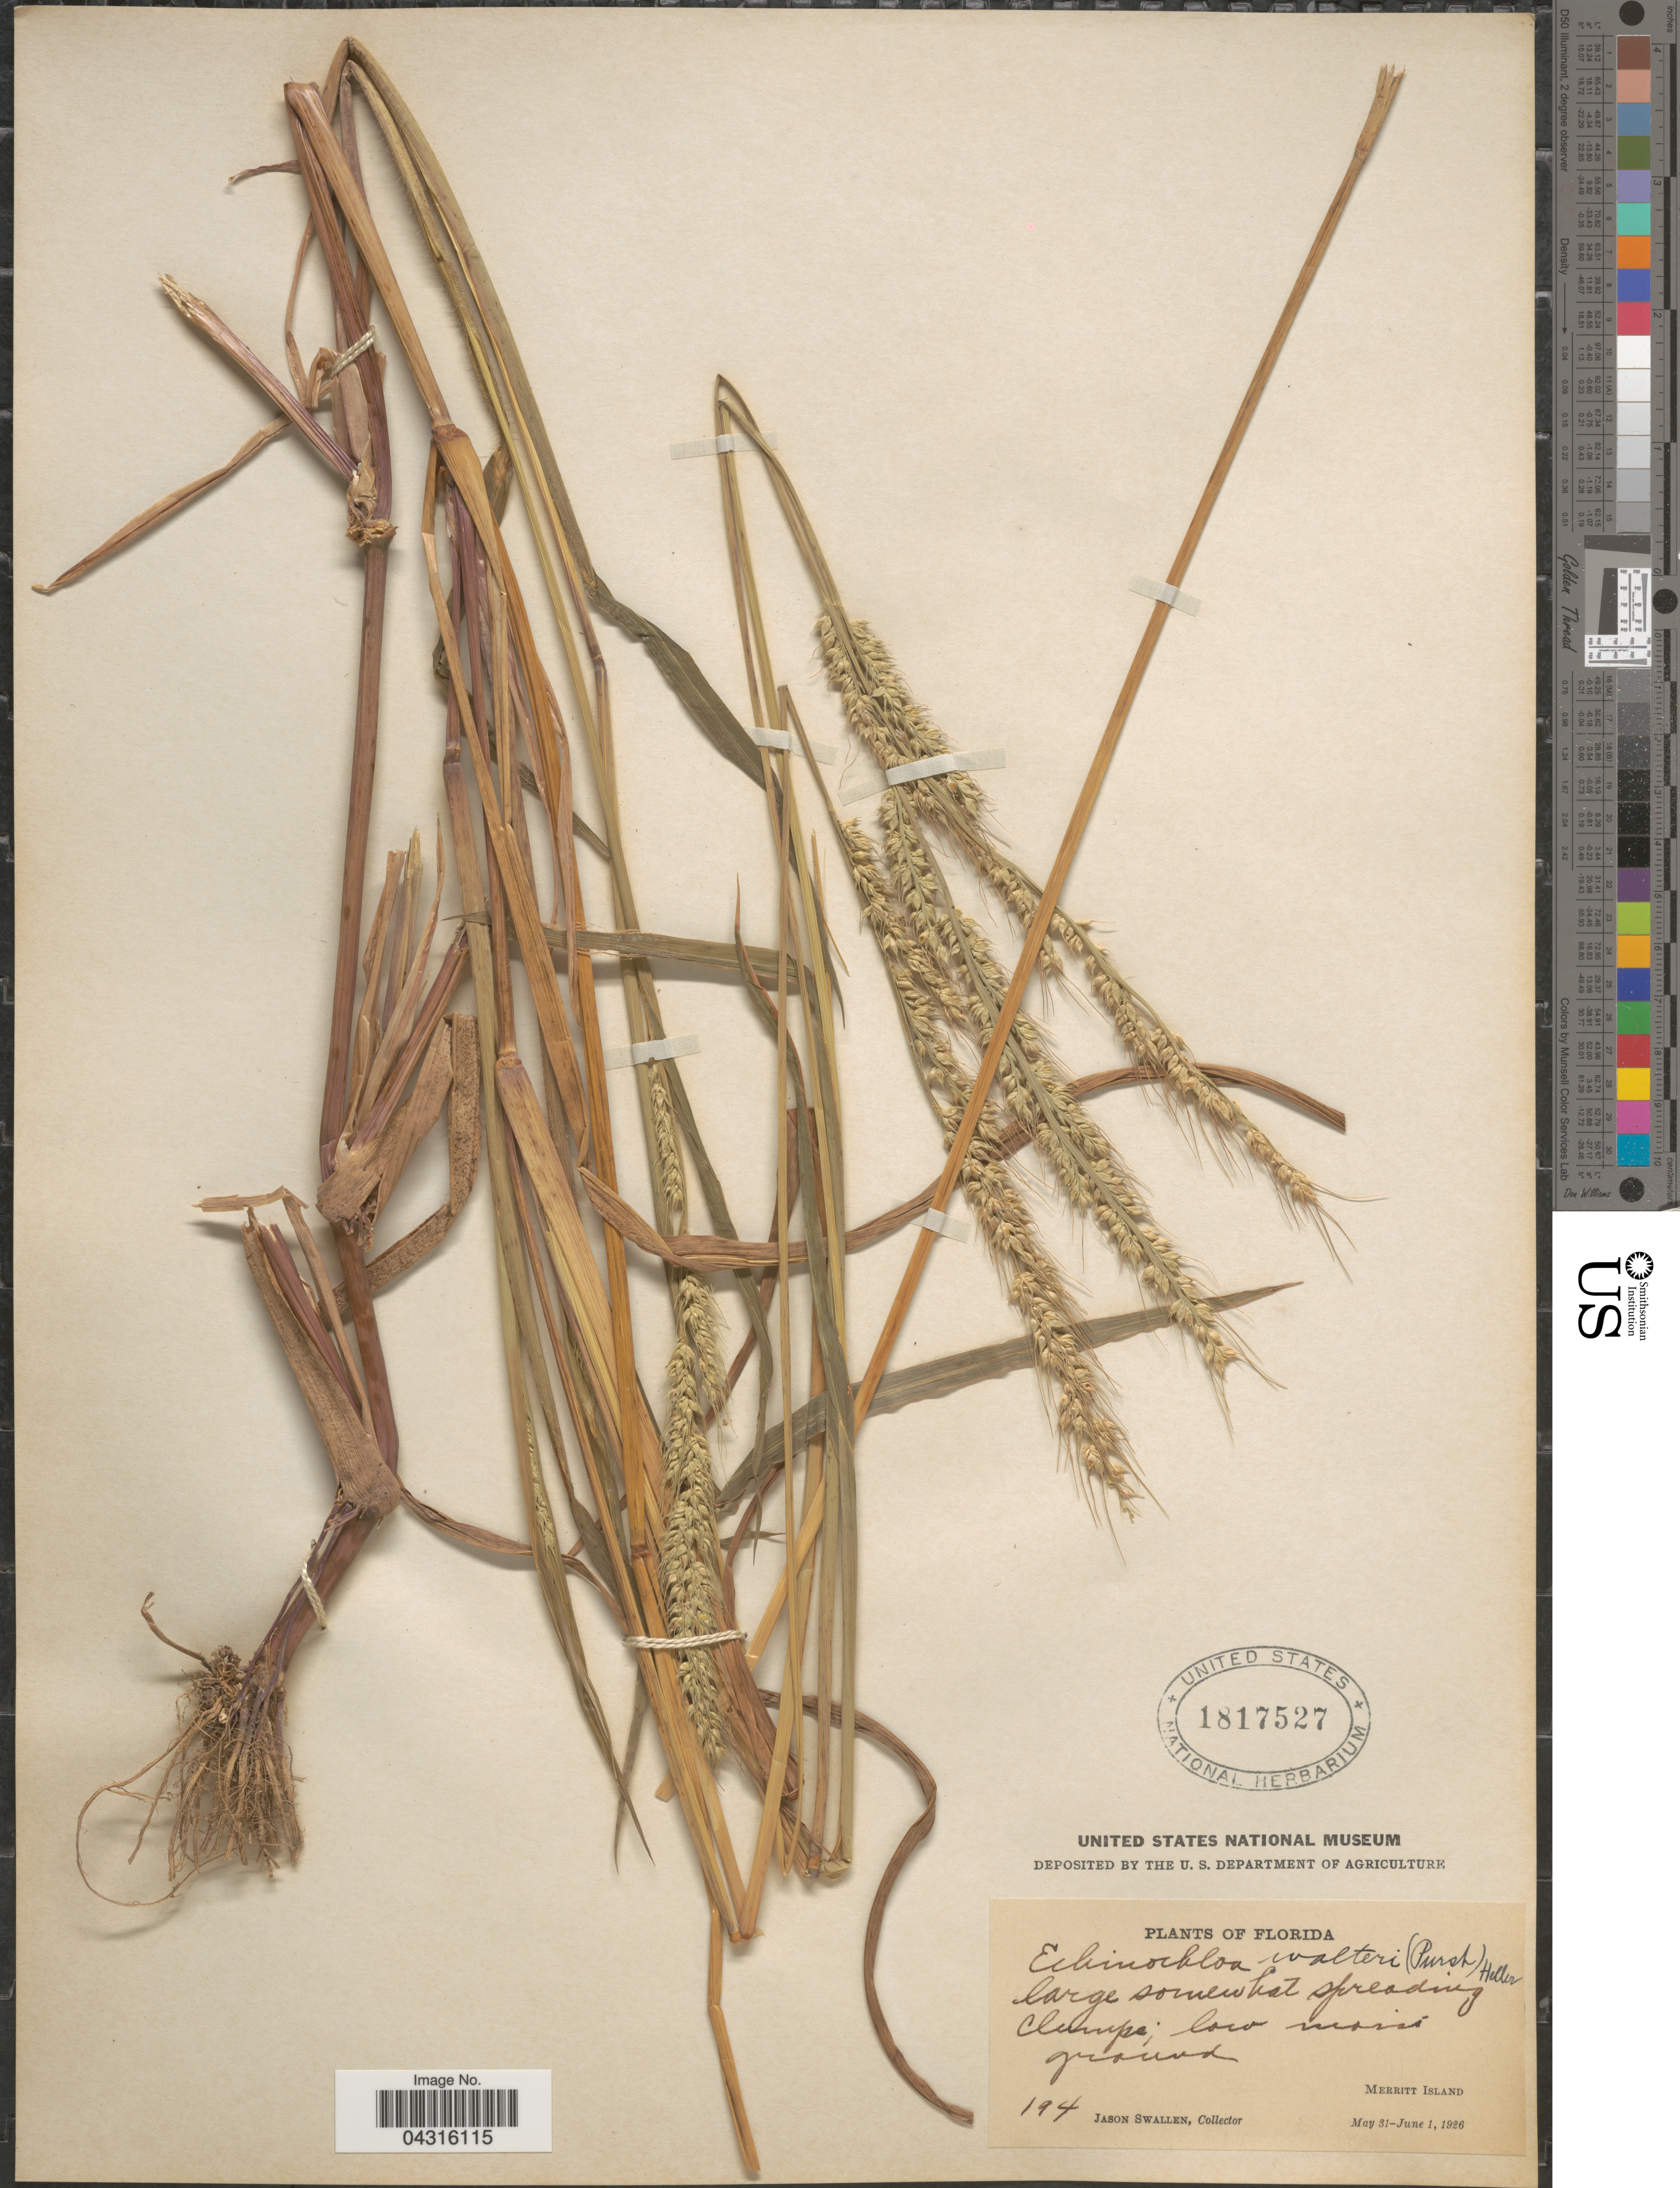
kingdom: Plantae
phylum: Tracheophyta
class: Liliopsida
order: Poales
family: Poaceae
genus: Echinochloa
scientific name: Echinochloa walteri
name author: (Pursh) A. Heller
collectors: J. R. Swallen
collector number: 194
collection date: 1926-05-31/1926-06-01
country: United States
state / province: Florida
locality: Merritt Island.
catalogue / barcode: US 1817527